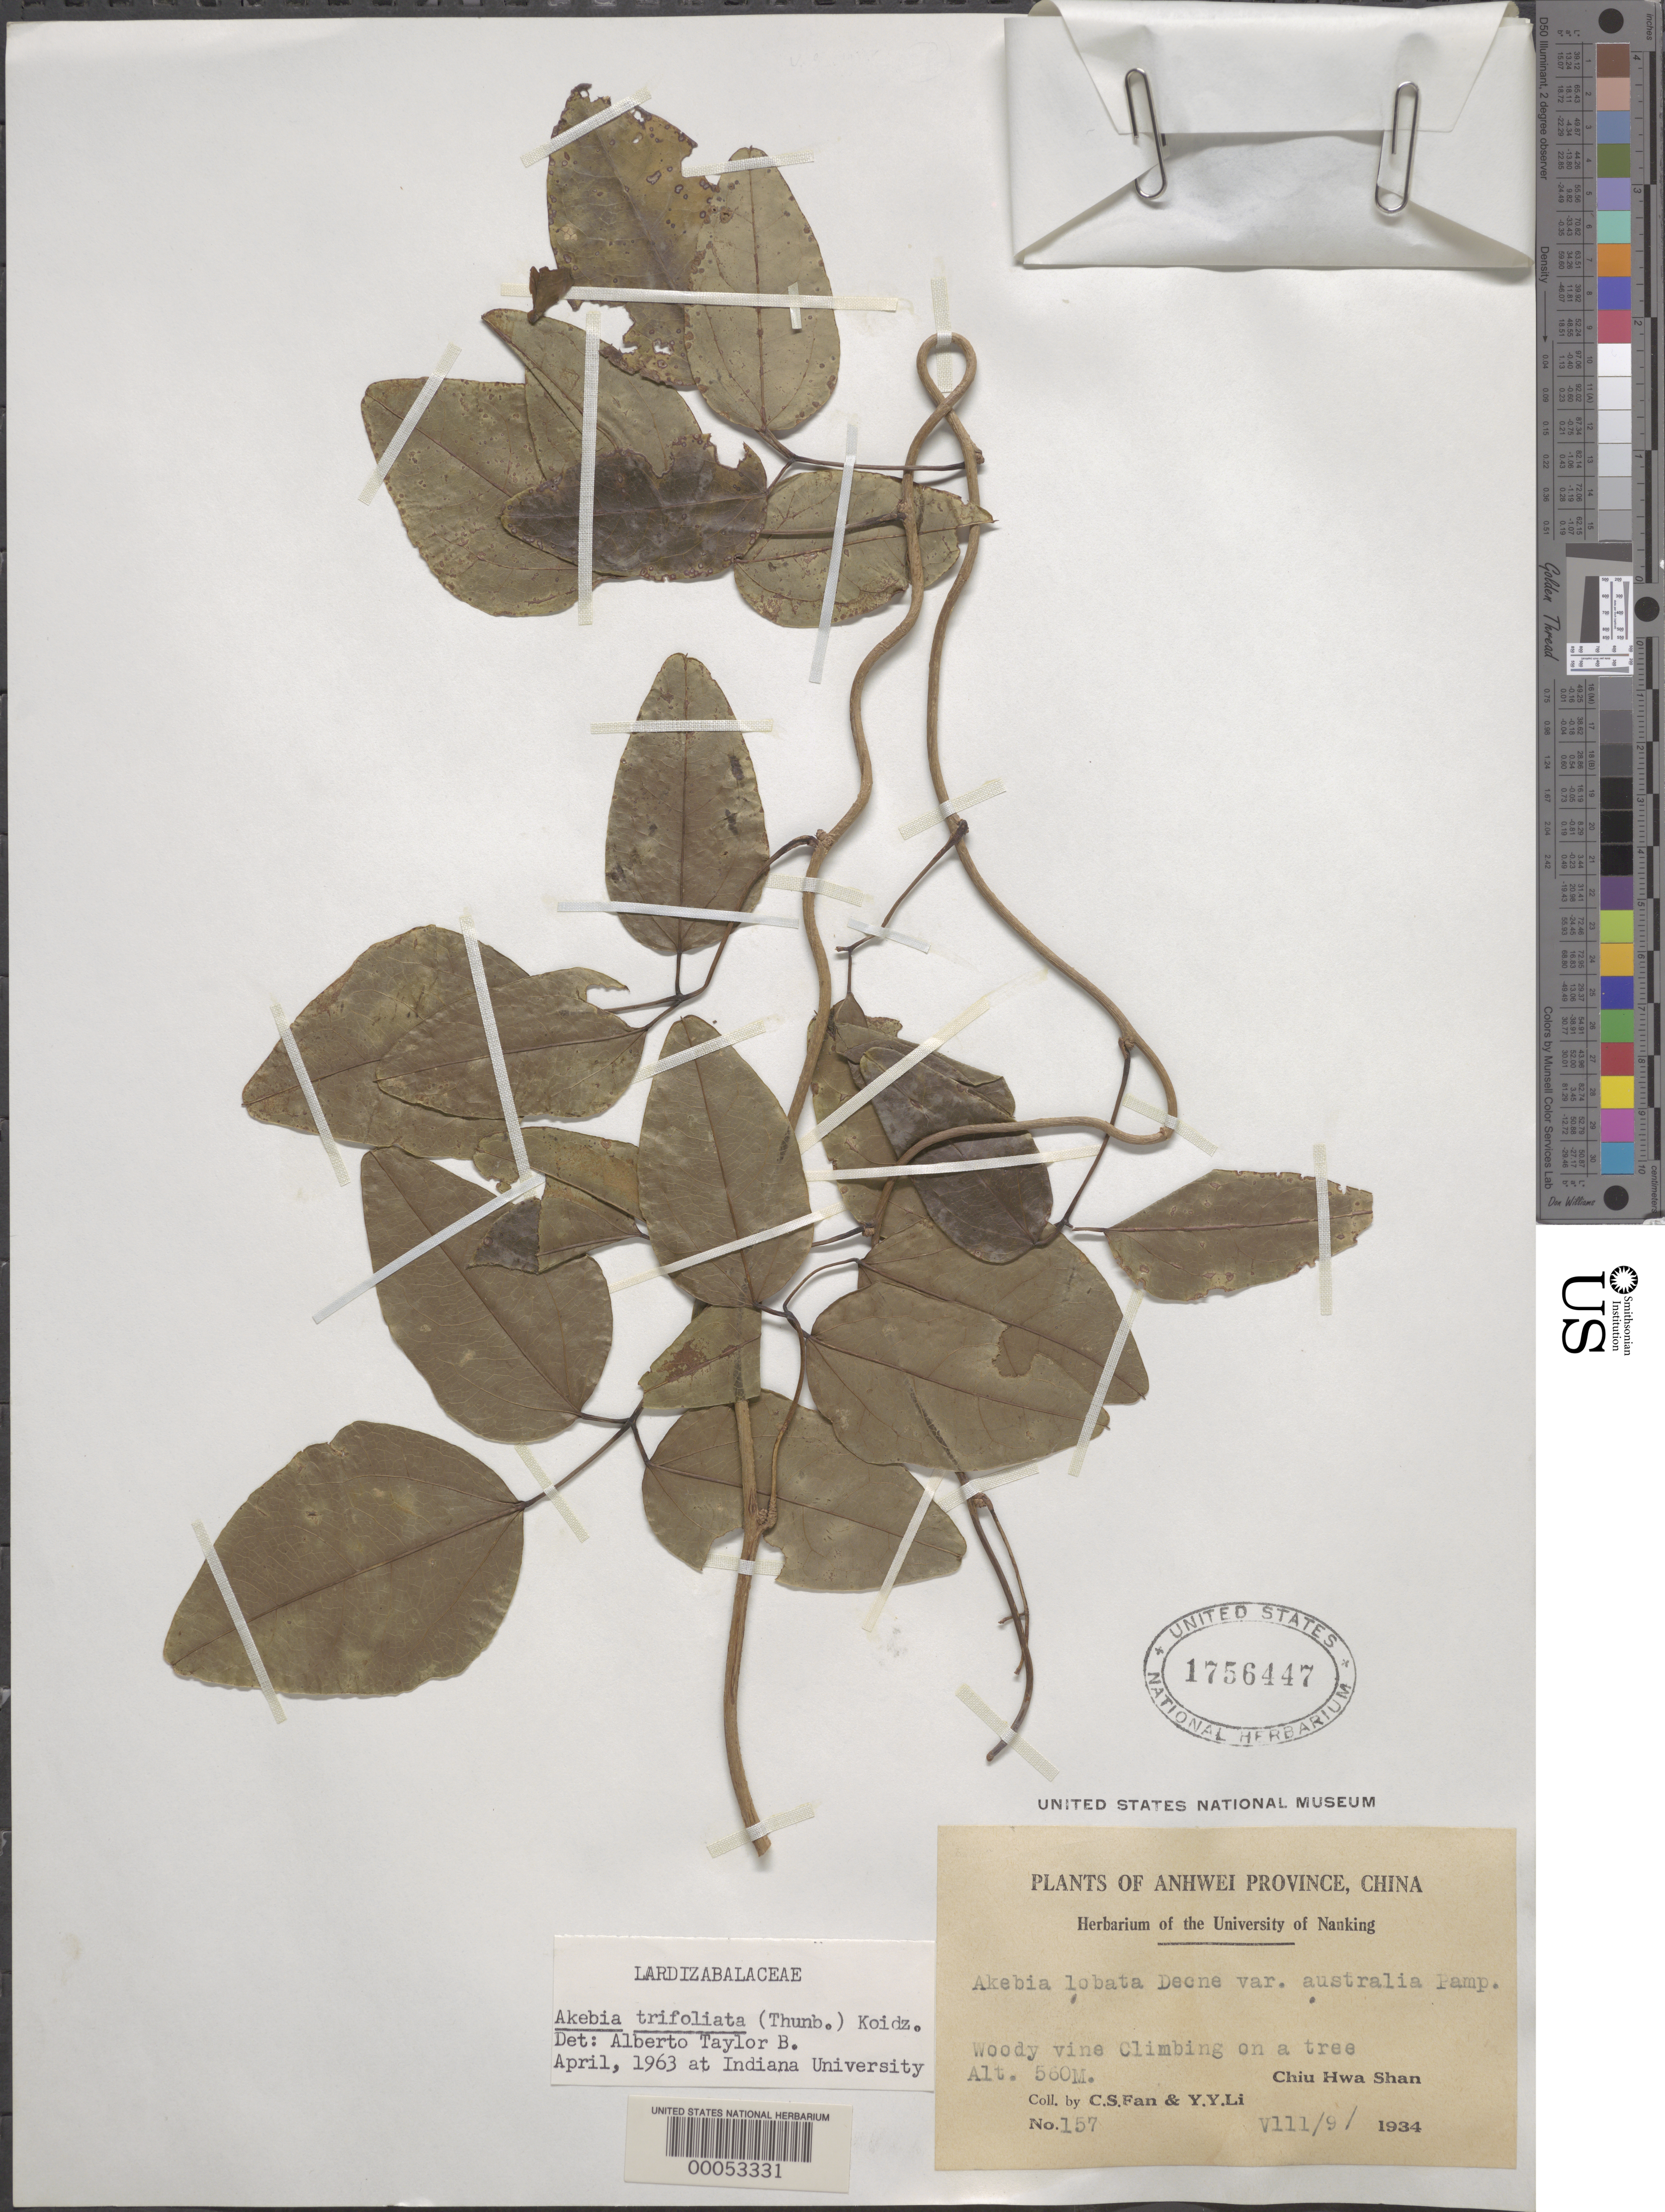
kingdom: Plantae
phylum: Tracheophyta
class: Magnoliopsida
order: Ranunculales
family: Lardizabalaceae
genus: Akebia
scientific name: Akebia trifoliata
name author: (Thunb.) Koidz.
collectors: C. S. Fan & Y. Y. Li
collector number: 157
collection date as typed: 09 Aug 1934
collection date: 1934-08-09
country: China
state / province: Anhui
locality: Chiu hwa shan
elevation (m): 560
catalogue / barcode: US 1756447